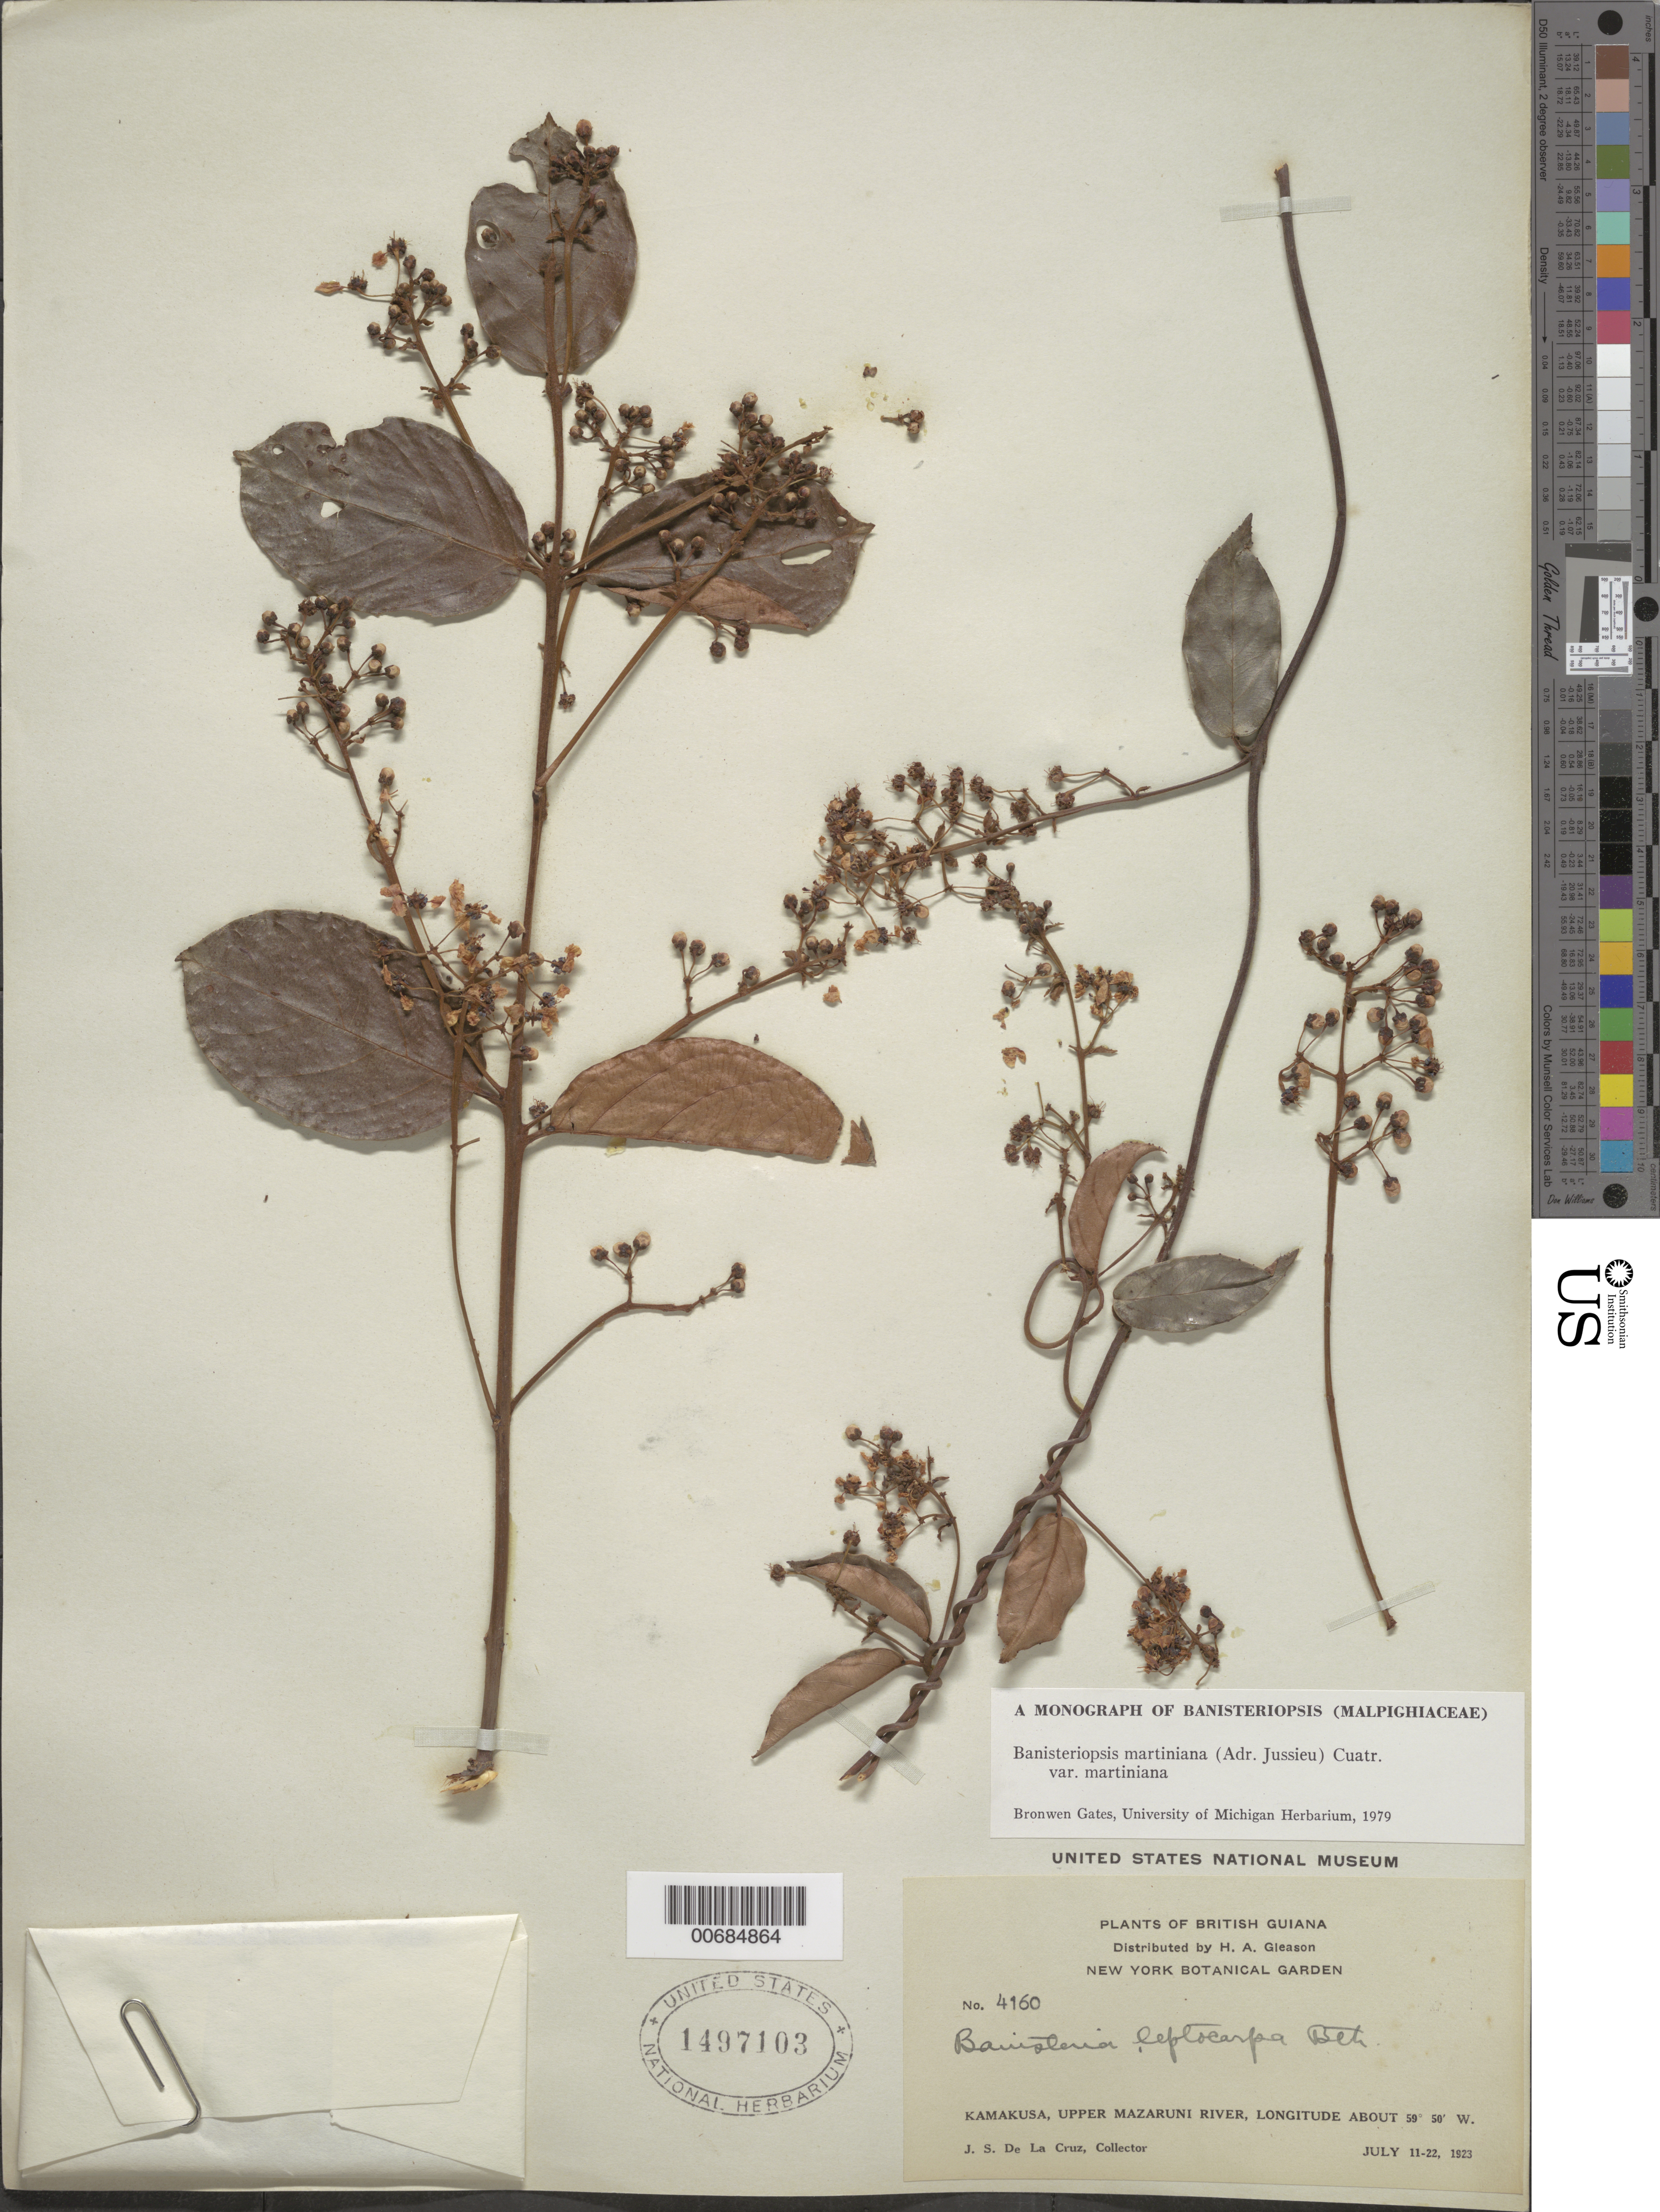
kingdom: Plantae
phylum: Tracheophyta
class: Magnoliopsida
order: Malpighiales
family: Malpighiaceae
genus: Banisteriopsis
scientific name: Banisteriopsis martiniana var. martiniana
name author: (A. Juss.) Cuatrec.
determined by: Gates, B.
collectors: J. S. de la Cruz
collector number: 4160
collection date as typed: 11-Jul-23 to 22-Jul-23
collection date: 1923-07-11/1923-07-22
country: Guyana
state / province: Cuyuni-Mazaruni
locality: Kamakusa, Upper Mazaruni R.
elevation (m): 100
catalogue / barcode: US 1497103